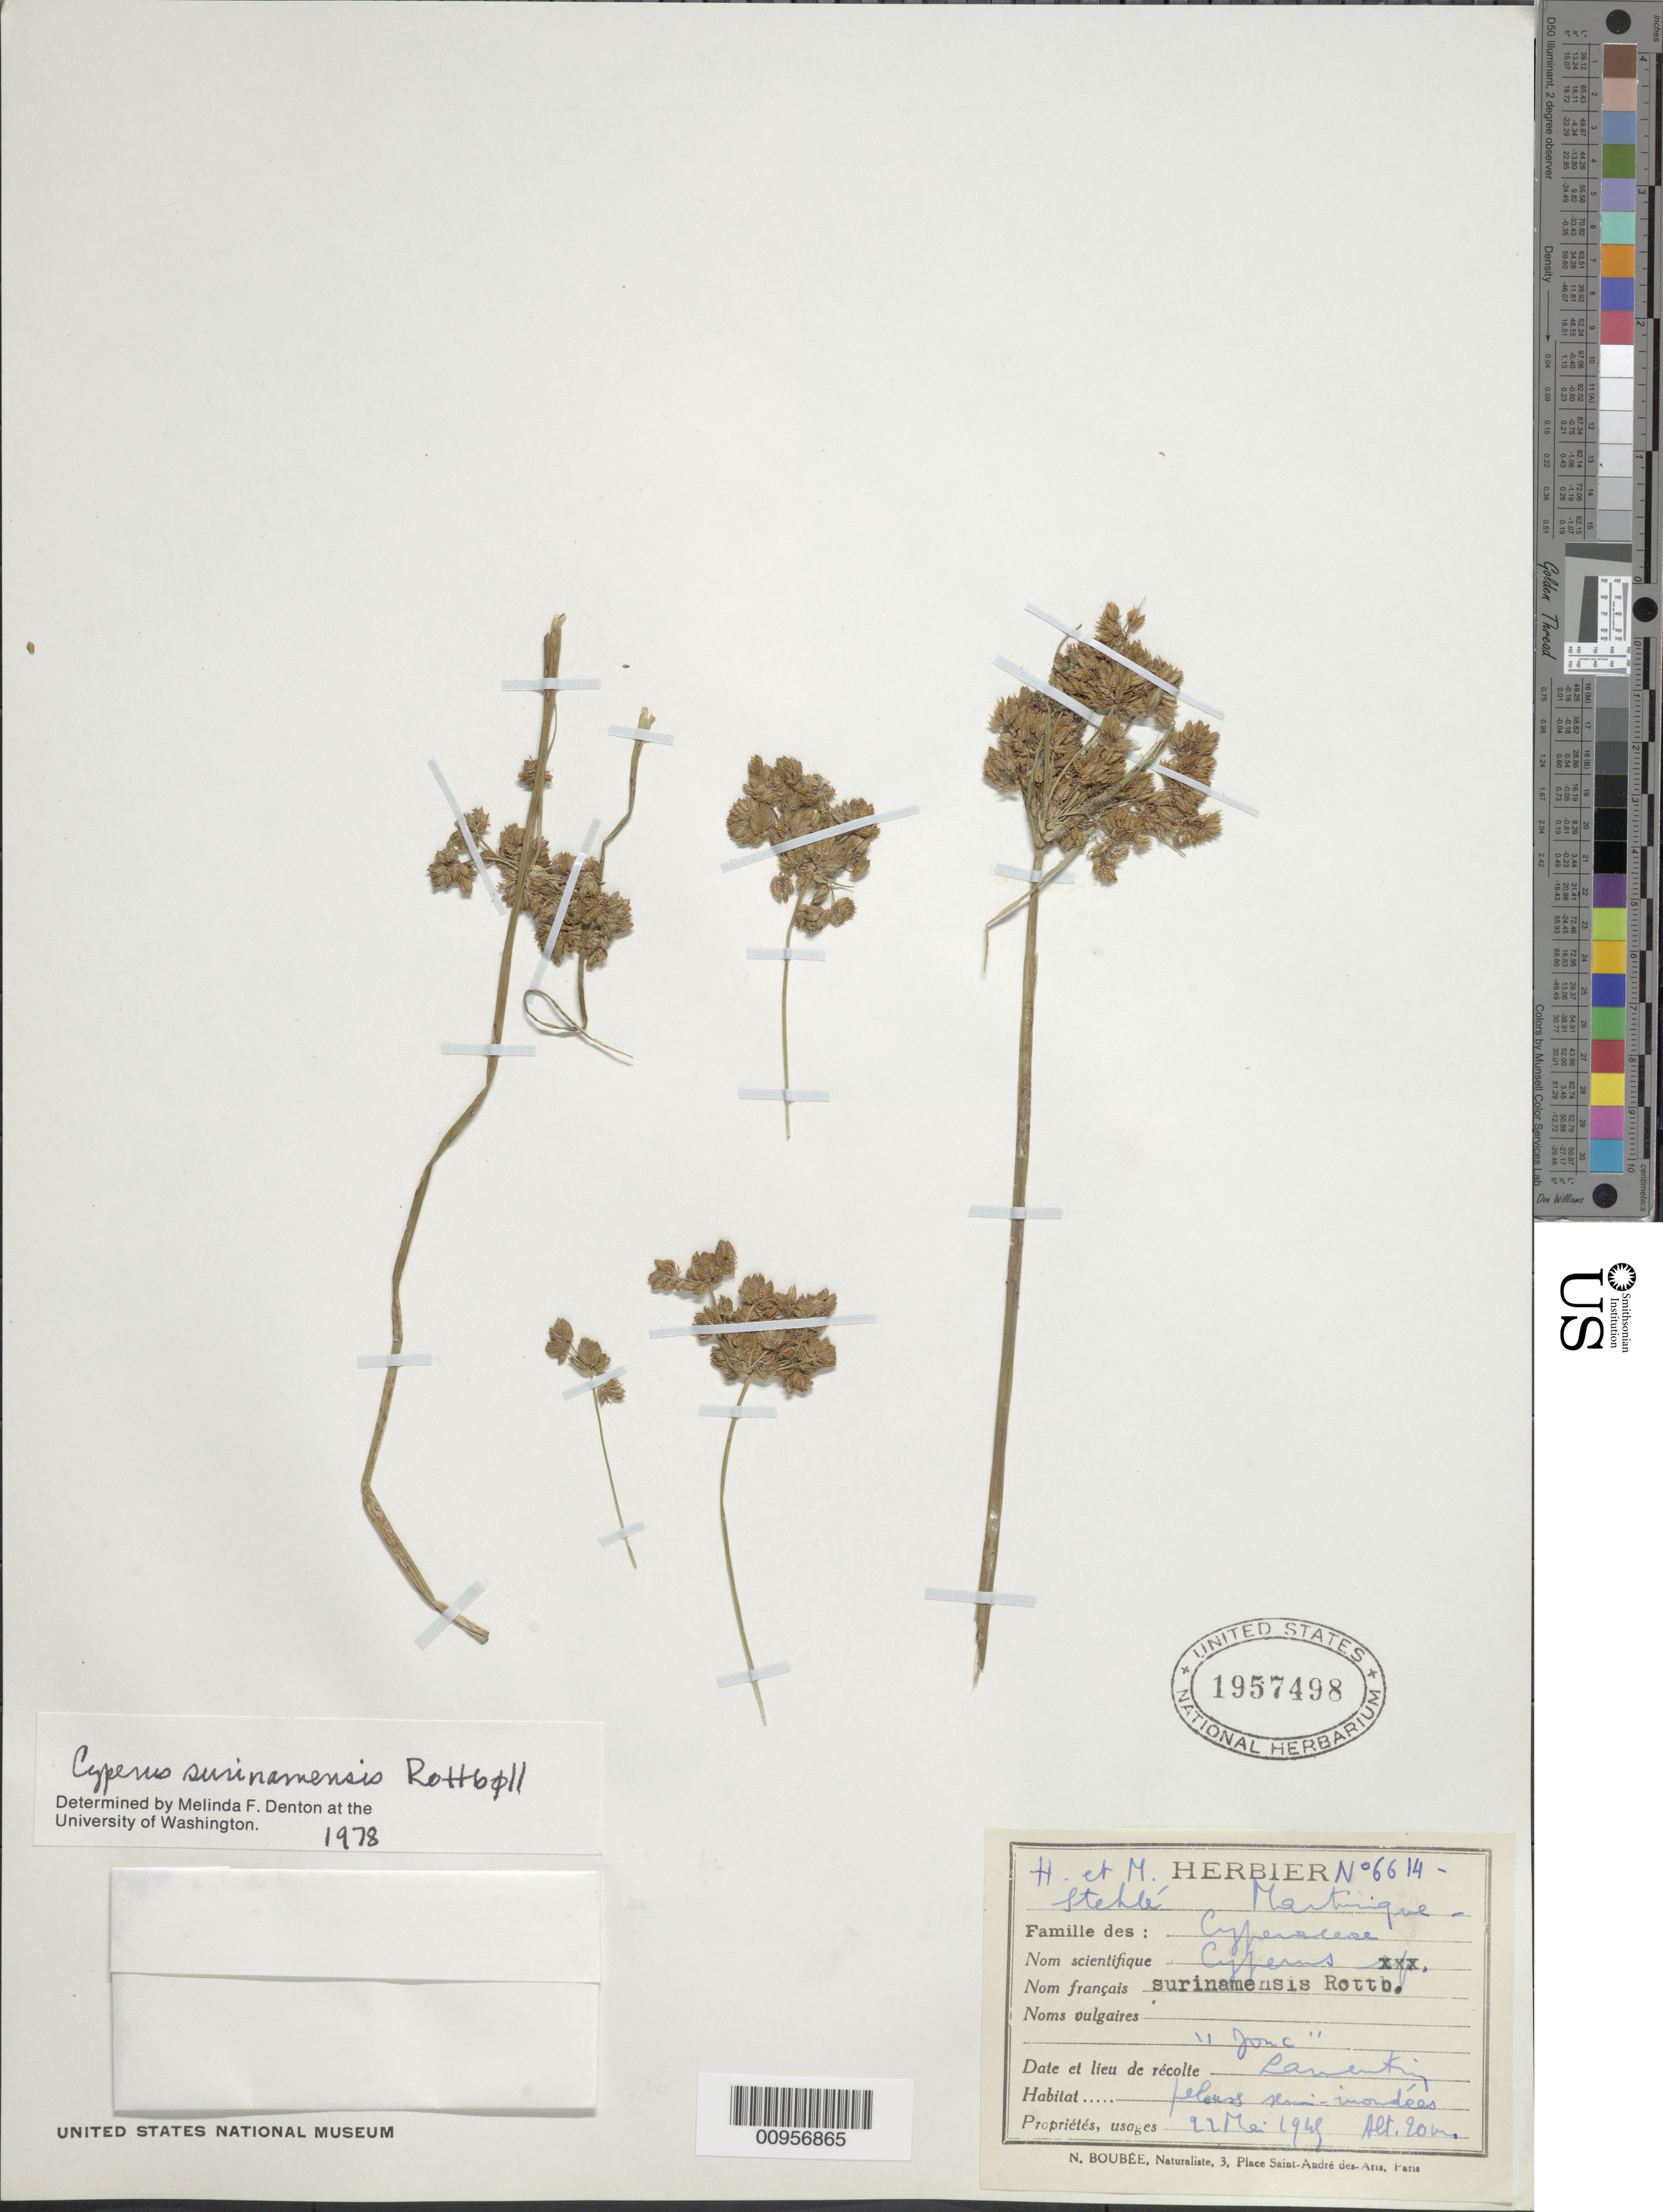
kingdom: Plantae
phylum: Tracheophyta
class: Liliopsida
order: Poales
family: Cyperaceae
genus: Cyperus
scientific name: Cyperus surinamensis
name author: Rottb.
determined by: Denton, M. F.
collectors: H. Stehlé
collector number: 6614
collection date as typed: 22 May 1945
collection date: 1945-05-22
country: Martinique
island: Martinique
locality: Lamentin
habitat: Pelouses semi-"imondées"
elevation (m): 20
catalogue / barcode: US 1957498